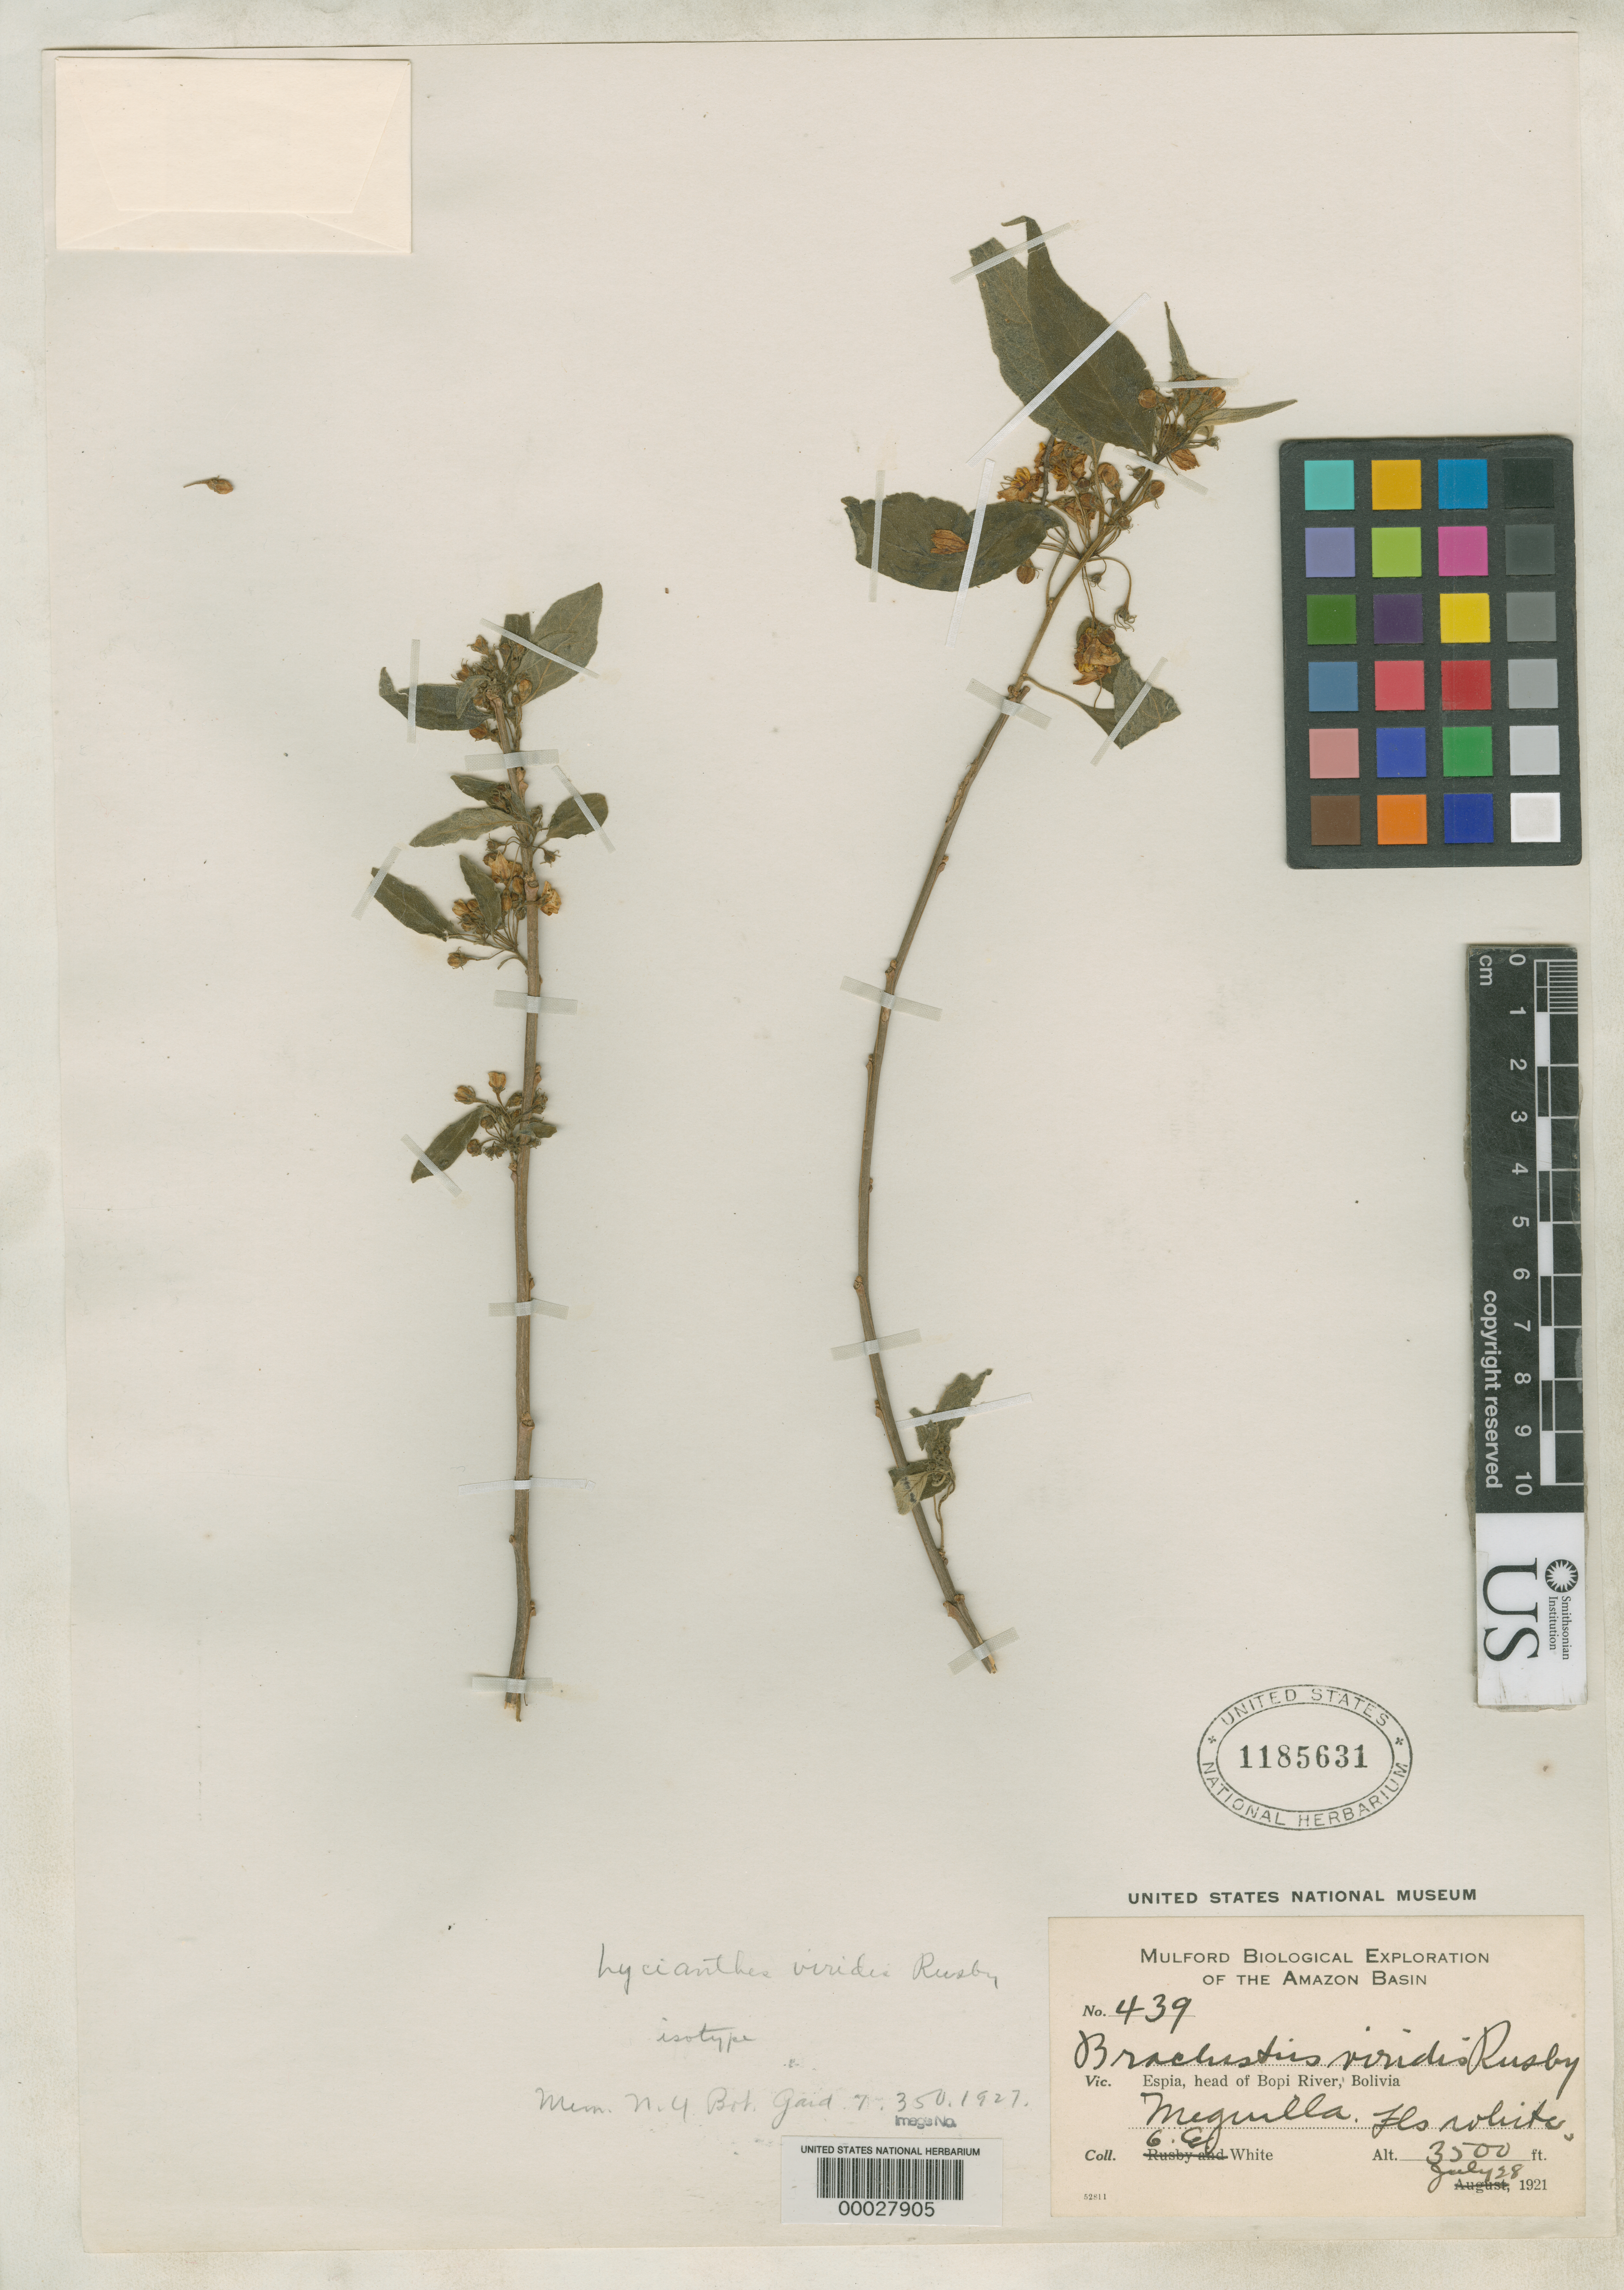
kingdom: Plantae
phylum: Tracheophyta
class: Magnoliopsida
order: Solanales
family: Solanaceae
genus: Lycianthes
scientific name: Lycianthes viridis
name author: Rusby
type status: Isotype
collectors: O. E. White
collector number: Mulford Explor. 439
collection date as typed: July 28, 1921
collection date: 1921-07-28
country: Bolivia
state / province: La Paz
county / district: Sud Yungas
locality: Rio Miguilla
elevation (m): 1067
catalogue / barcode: US 1185631